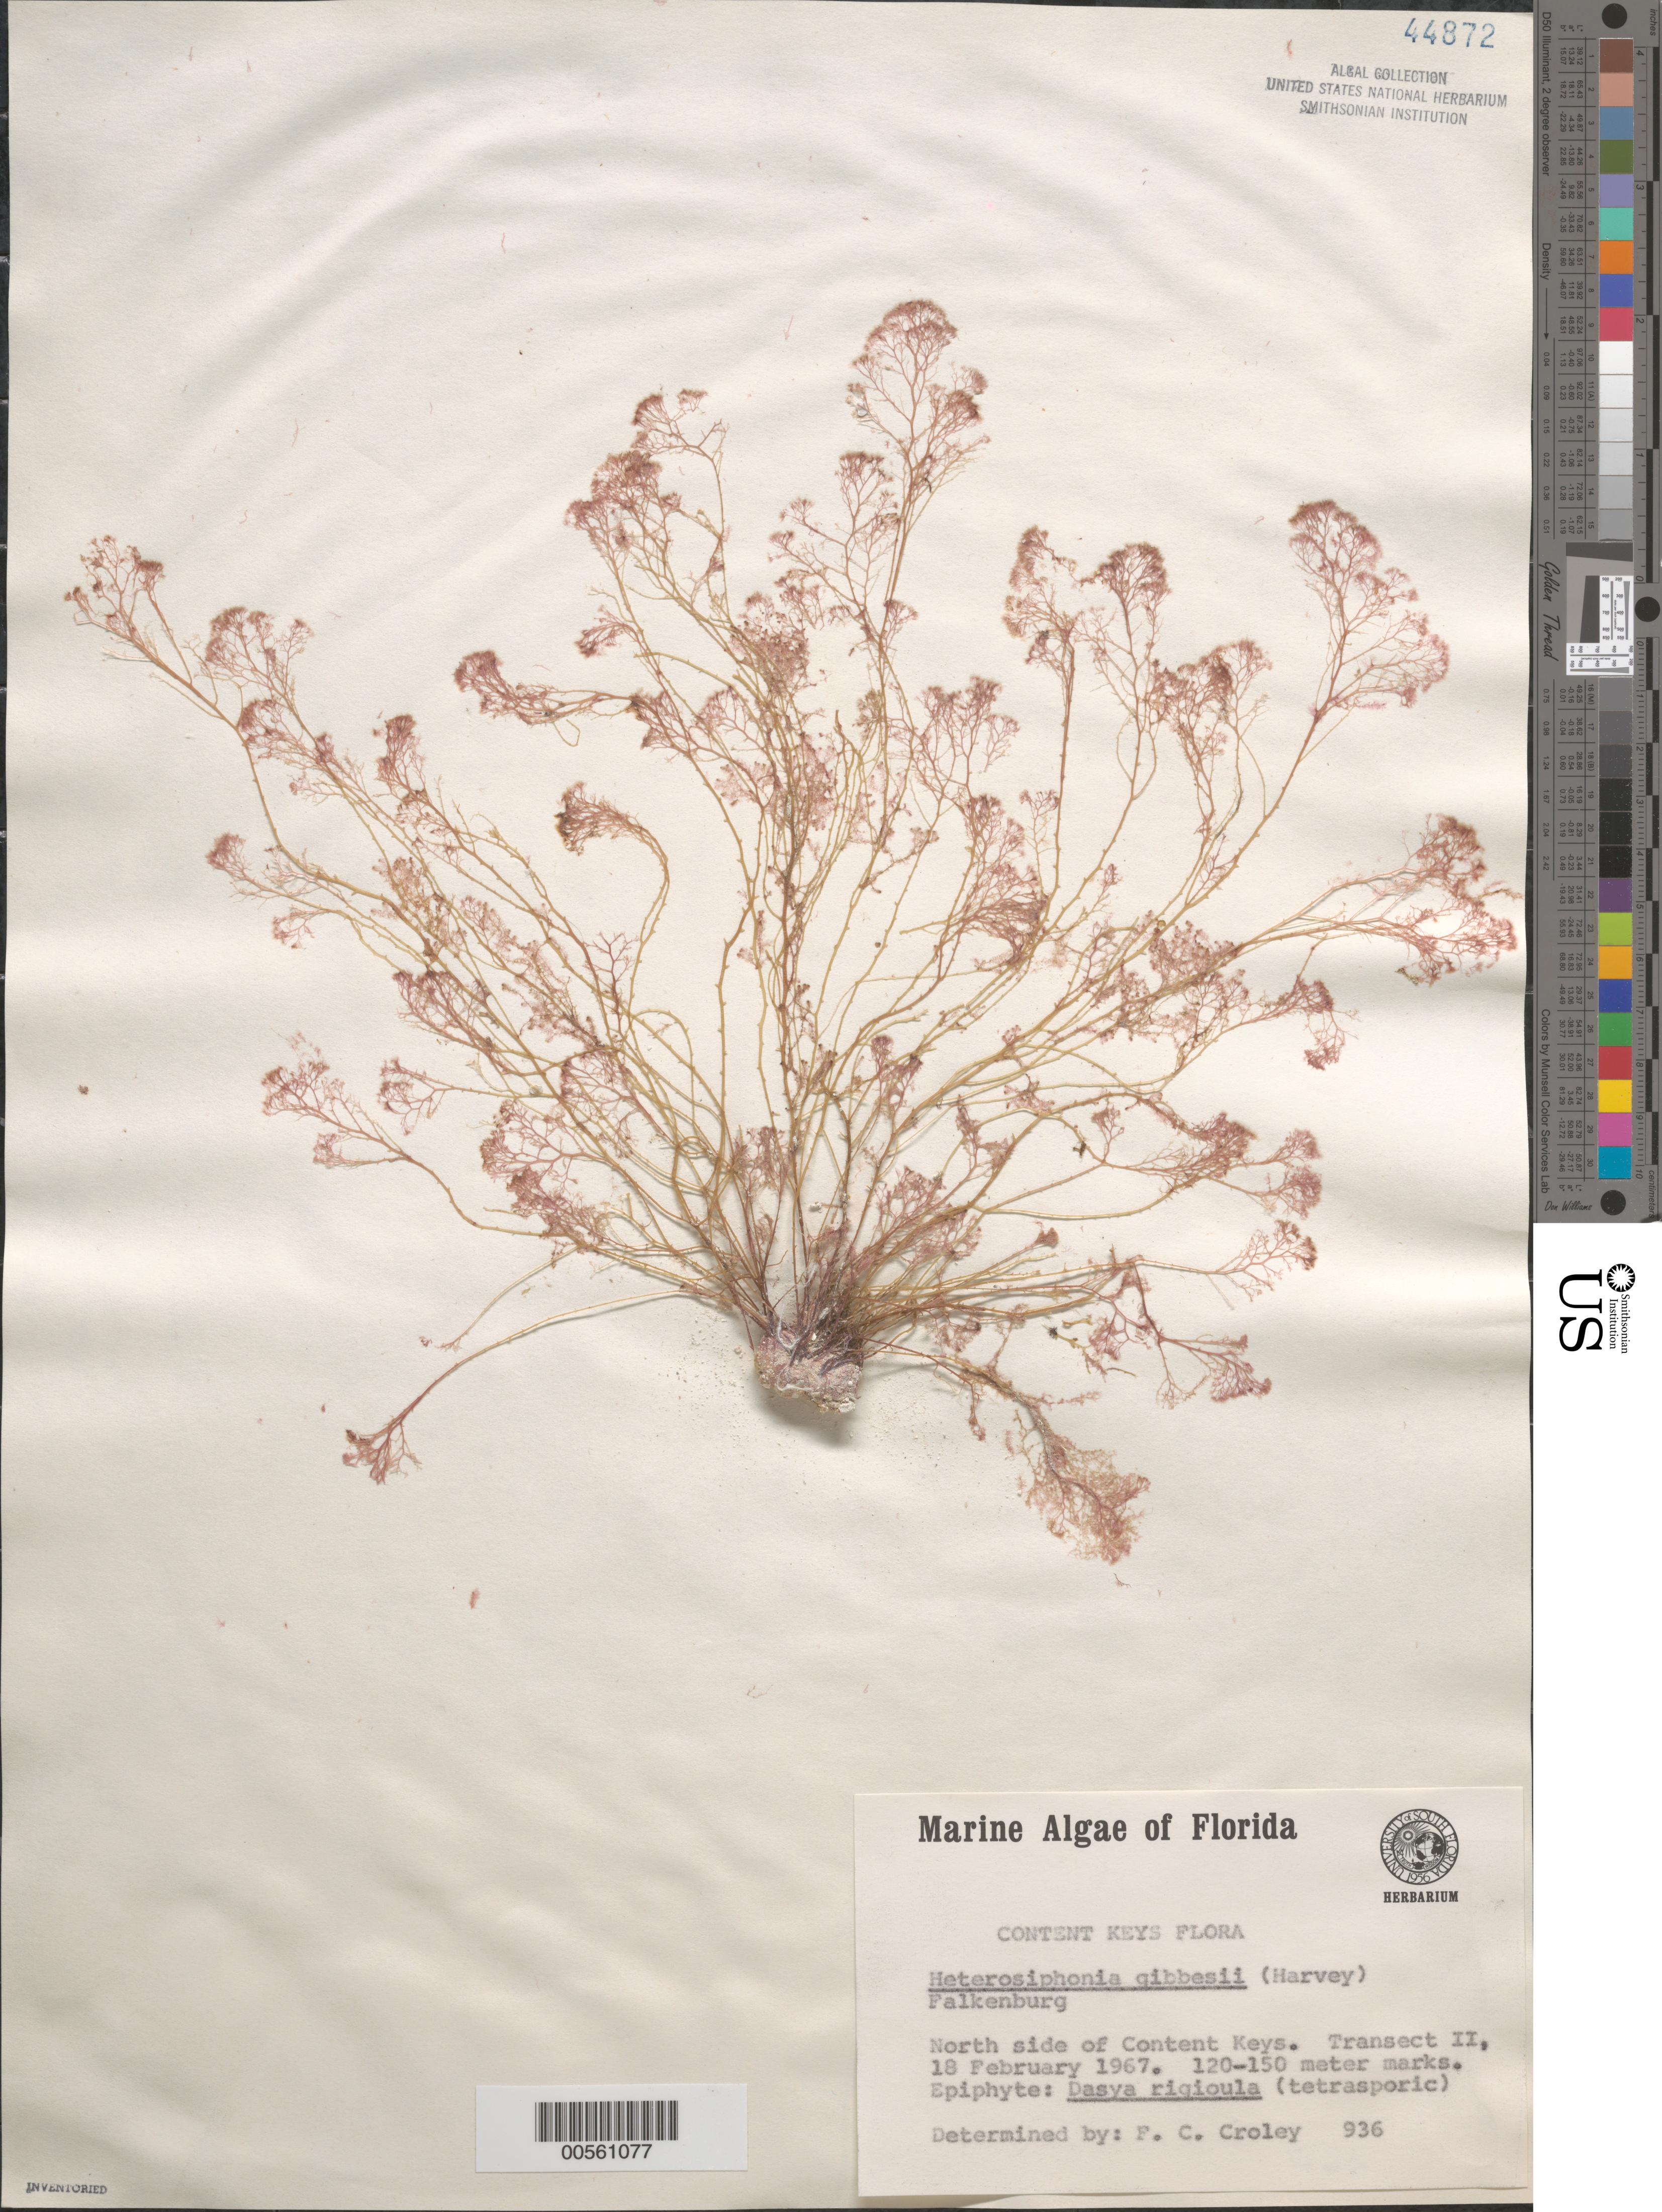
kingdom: Plantae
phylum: Rhodophyta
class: Florideophyceae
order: Ceramiales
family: Dasyaceae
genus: Heterosiphonia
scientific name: Heterosiphonia gibbesii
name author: (Harv.)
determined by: Croley, F. C.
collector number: FCC 936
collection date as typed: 18 Feb 1967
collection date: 1967-02-18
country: United States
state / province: Florida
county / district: Monroe County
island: Content Keys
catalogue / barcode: US 44872